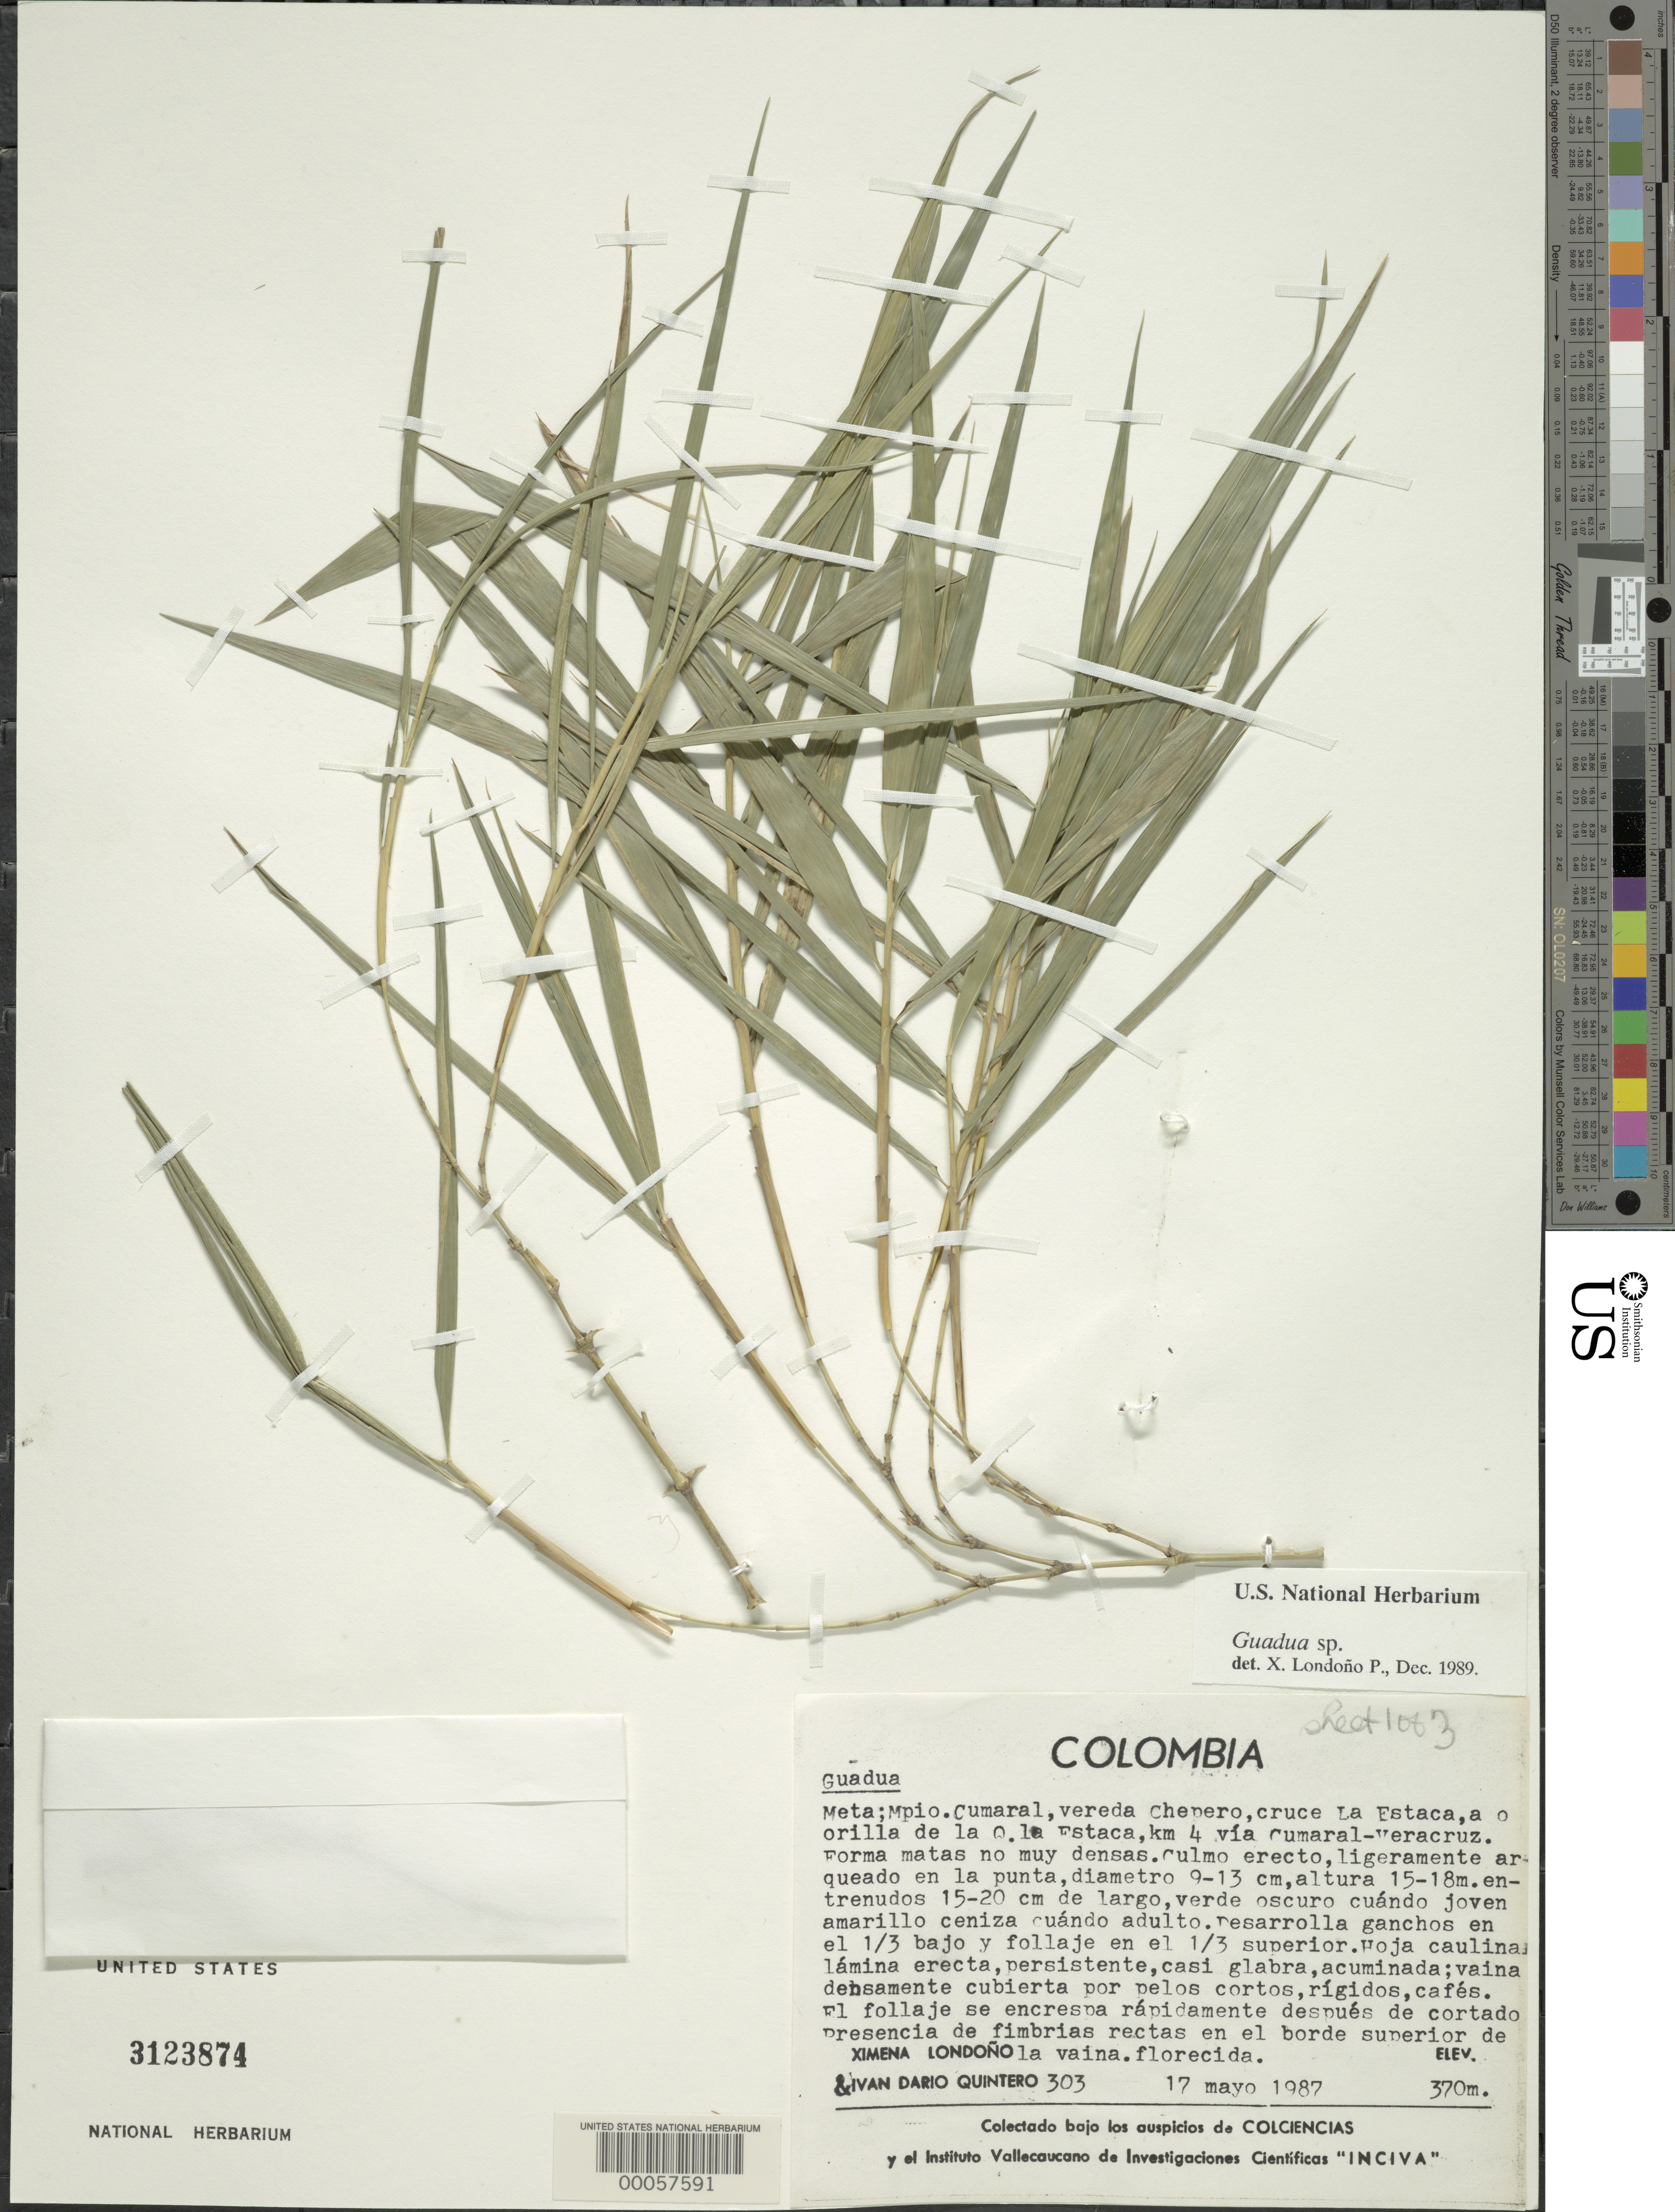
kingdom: Plantae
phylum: Tracheophyta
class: Liliopsida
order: Poales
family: Poaceae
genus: Guadua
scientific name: Guadua sp.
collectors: X. Londoño & I. Quintero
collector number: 303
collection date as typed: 17 May 1987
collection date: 1987-05-17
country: Colombia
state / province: Meta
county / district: Cumaral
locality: Chepero Trail, km 4 of the Cumaral-Veracurz road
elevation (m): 370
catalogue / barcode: US 3123874